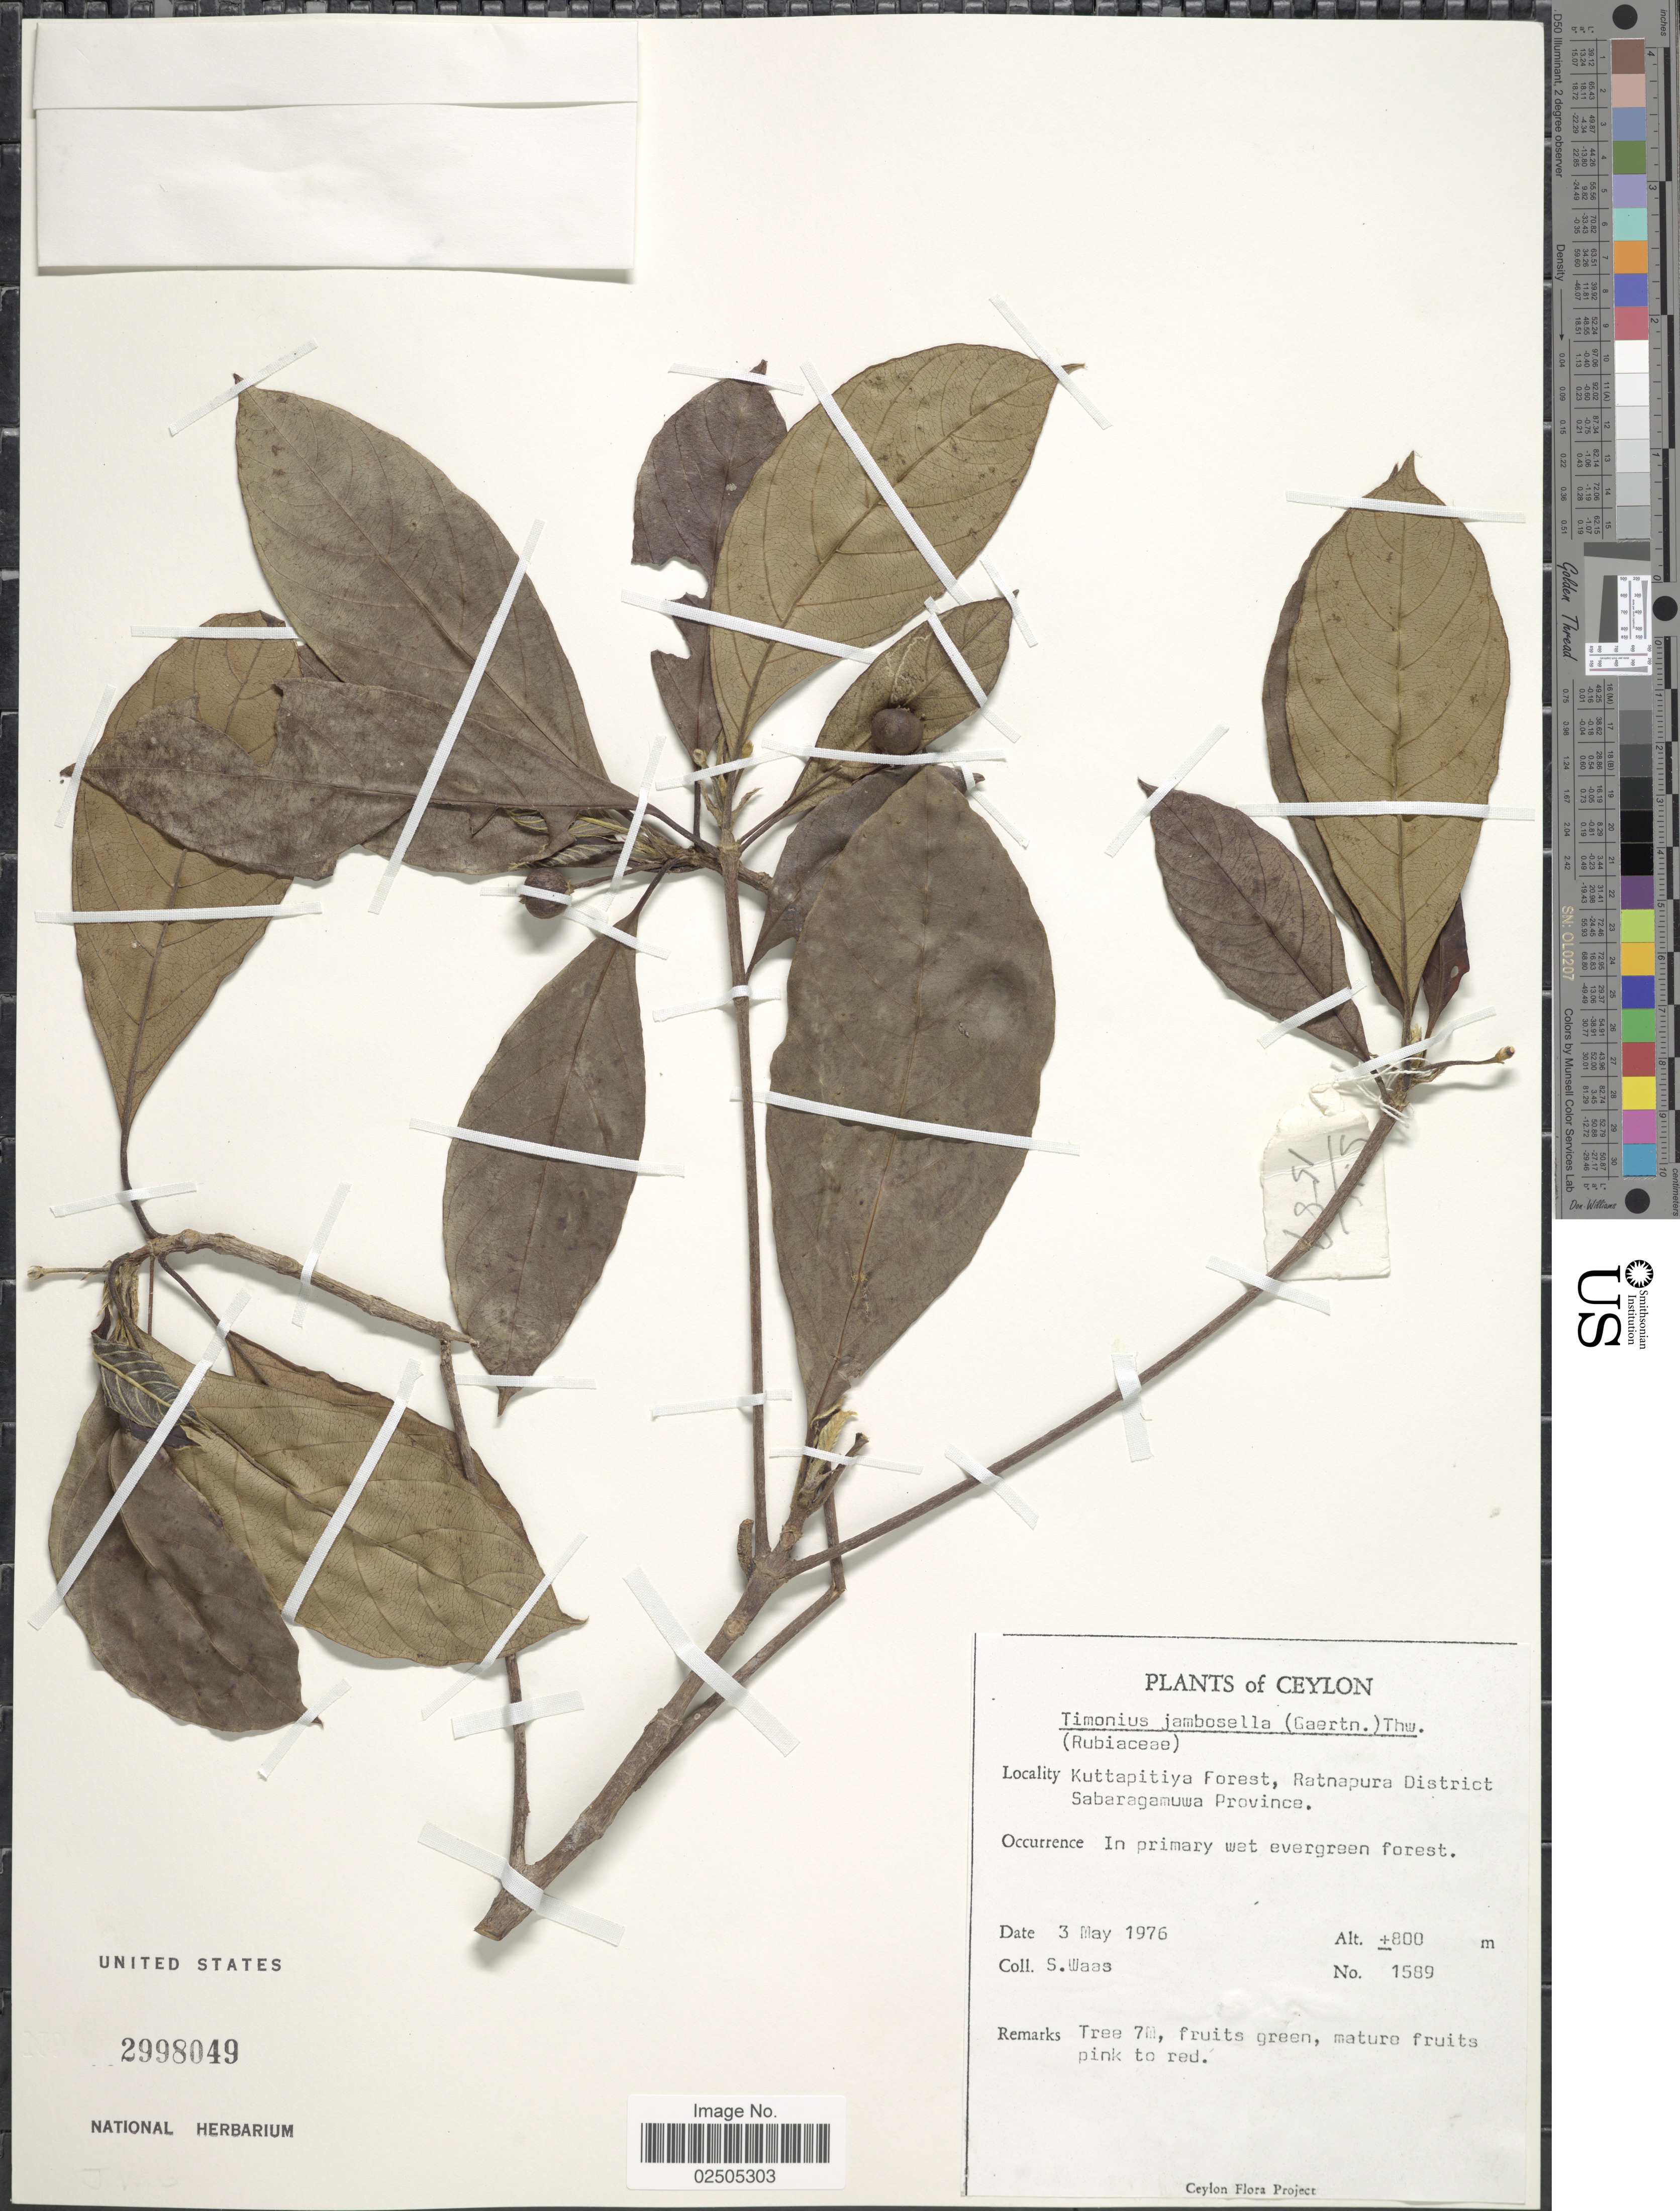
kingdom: Plantae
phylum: Tracheophyta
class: Magnoliopsida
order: Gentianales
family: Rubiaceae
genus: Timonius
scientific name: Timonius jambosella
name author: Thwaites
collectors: S. Waas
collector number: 1589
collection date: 1976-05-03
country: Sri Lanka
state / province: Sabaragamuwa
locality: Ceylon, Kuttapitiya Forest, Ratnapura District, Sabaragamuwa Province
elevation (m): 800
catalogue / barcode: US 2998049